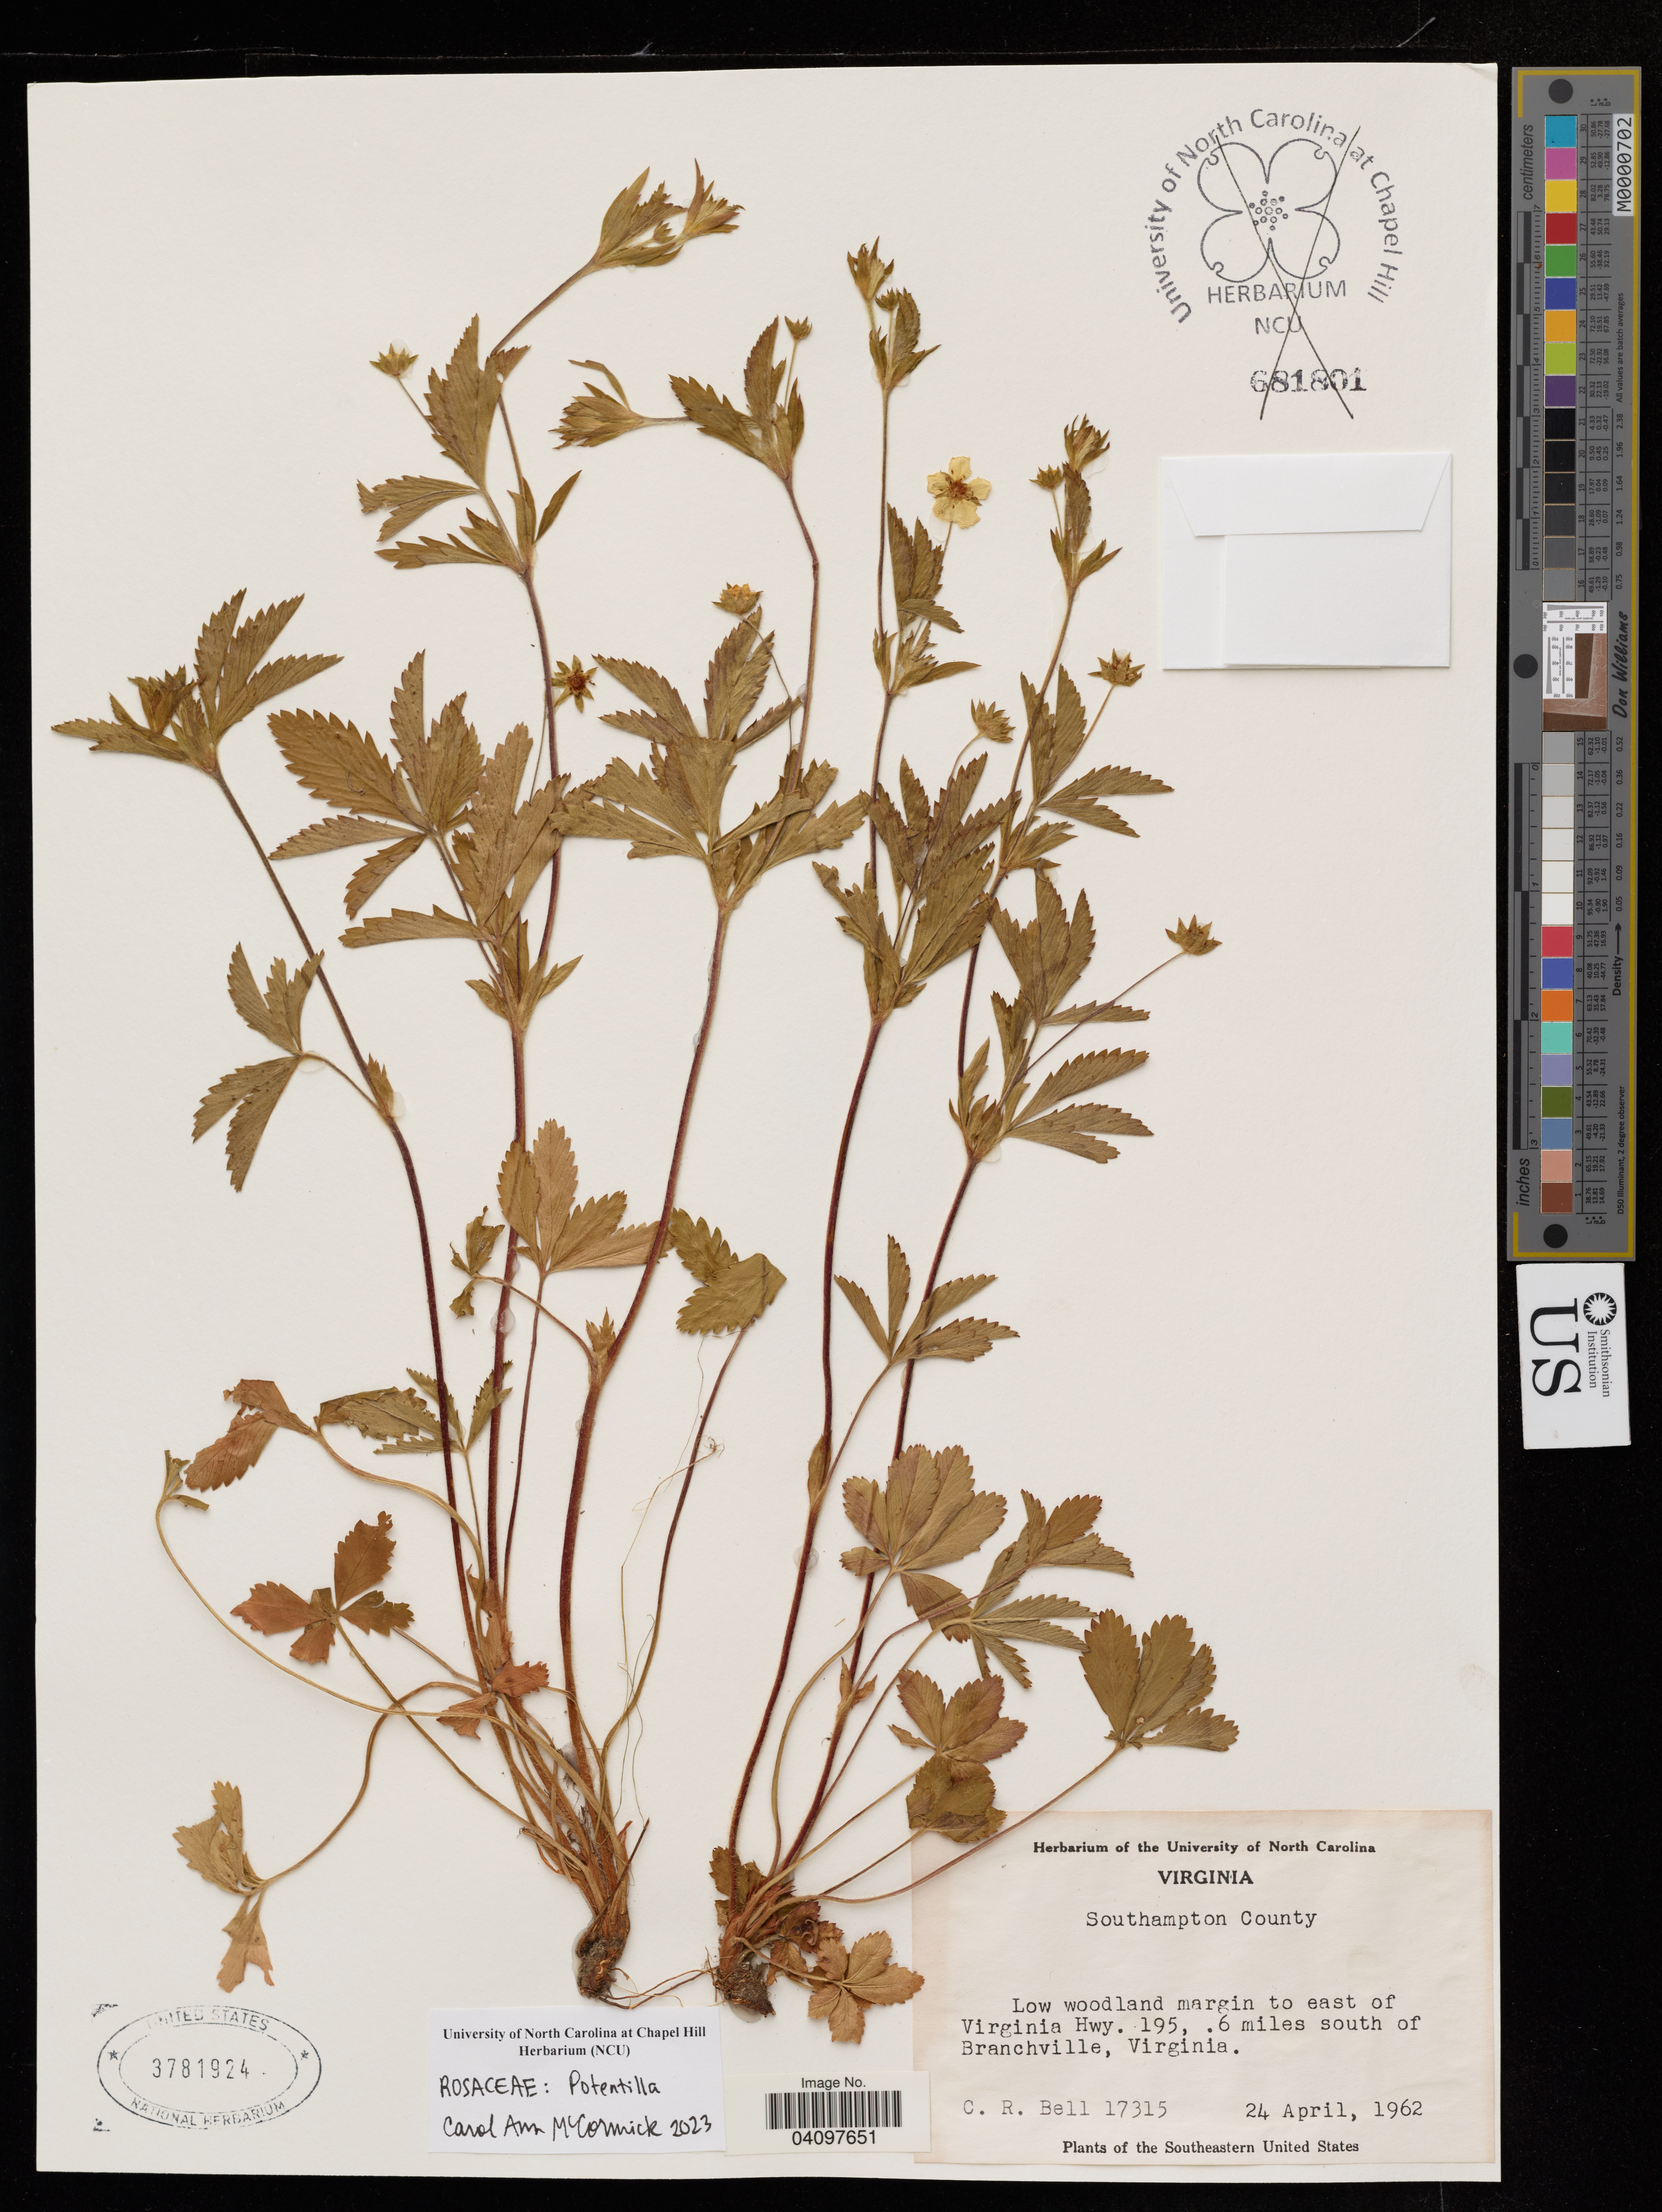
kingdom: Plantae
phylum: Tracheophyta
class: Magnoliopsida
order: Rosales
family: Rosaceae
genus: Potentilla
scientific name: Potentilla sp.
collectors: C. R. Bell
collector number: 17315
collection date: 1962-04-24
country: United States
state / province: Virginia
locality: Southampton County. Low woodland margin to east of Virginia Hwy. 195, .6 miles south of Branchville.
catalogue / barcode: US 3781924